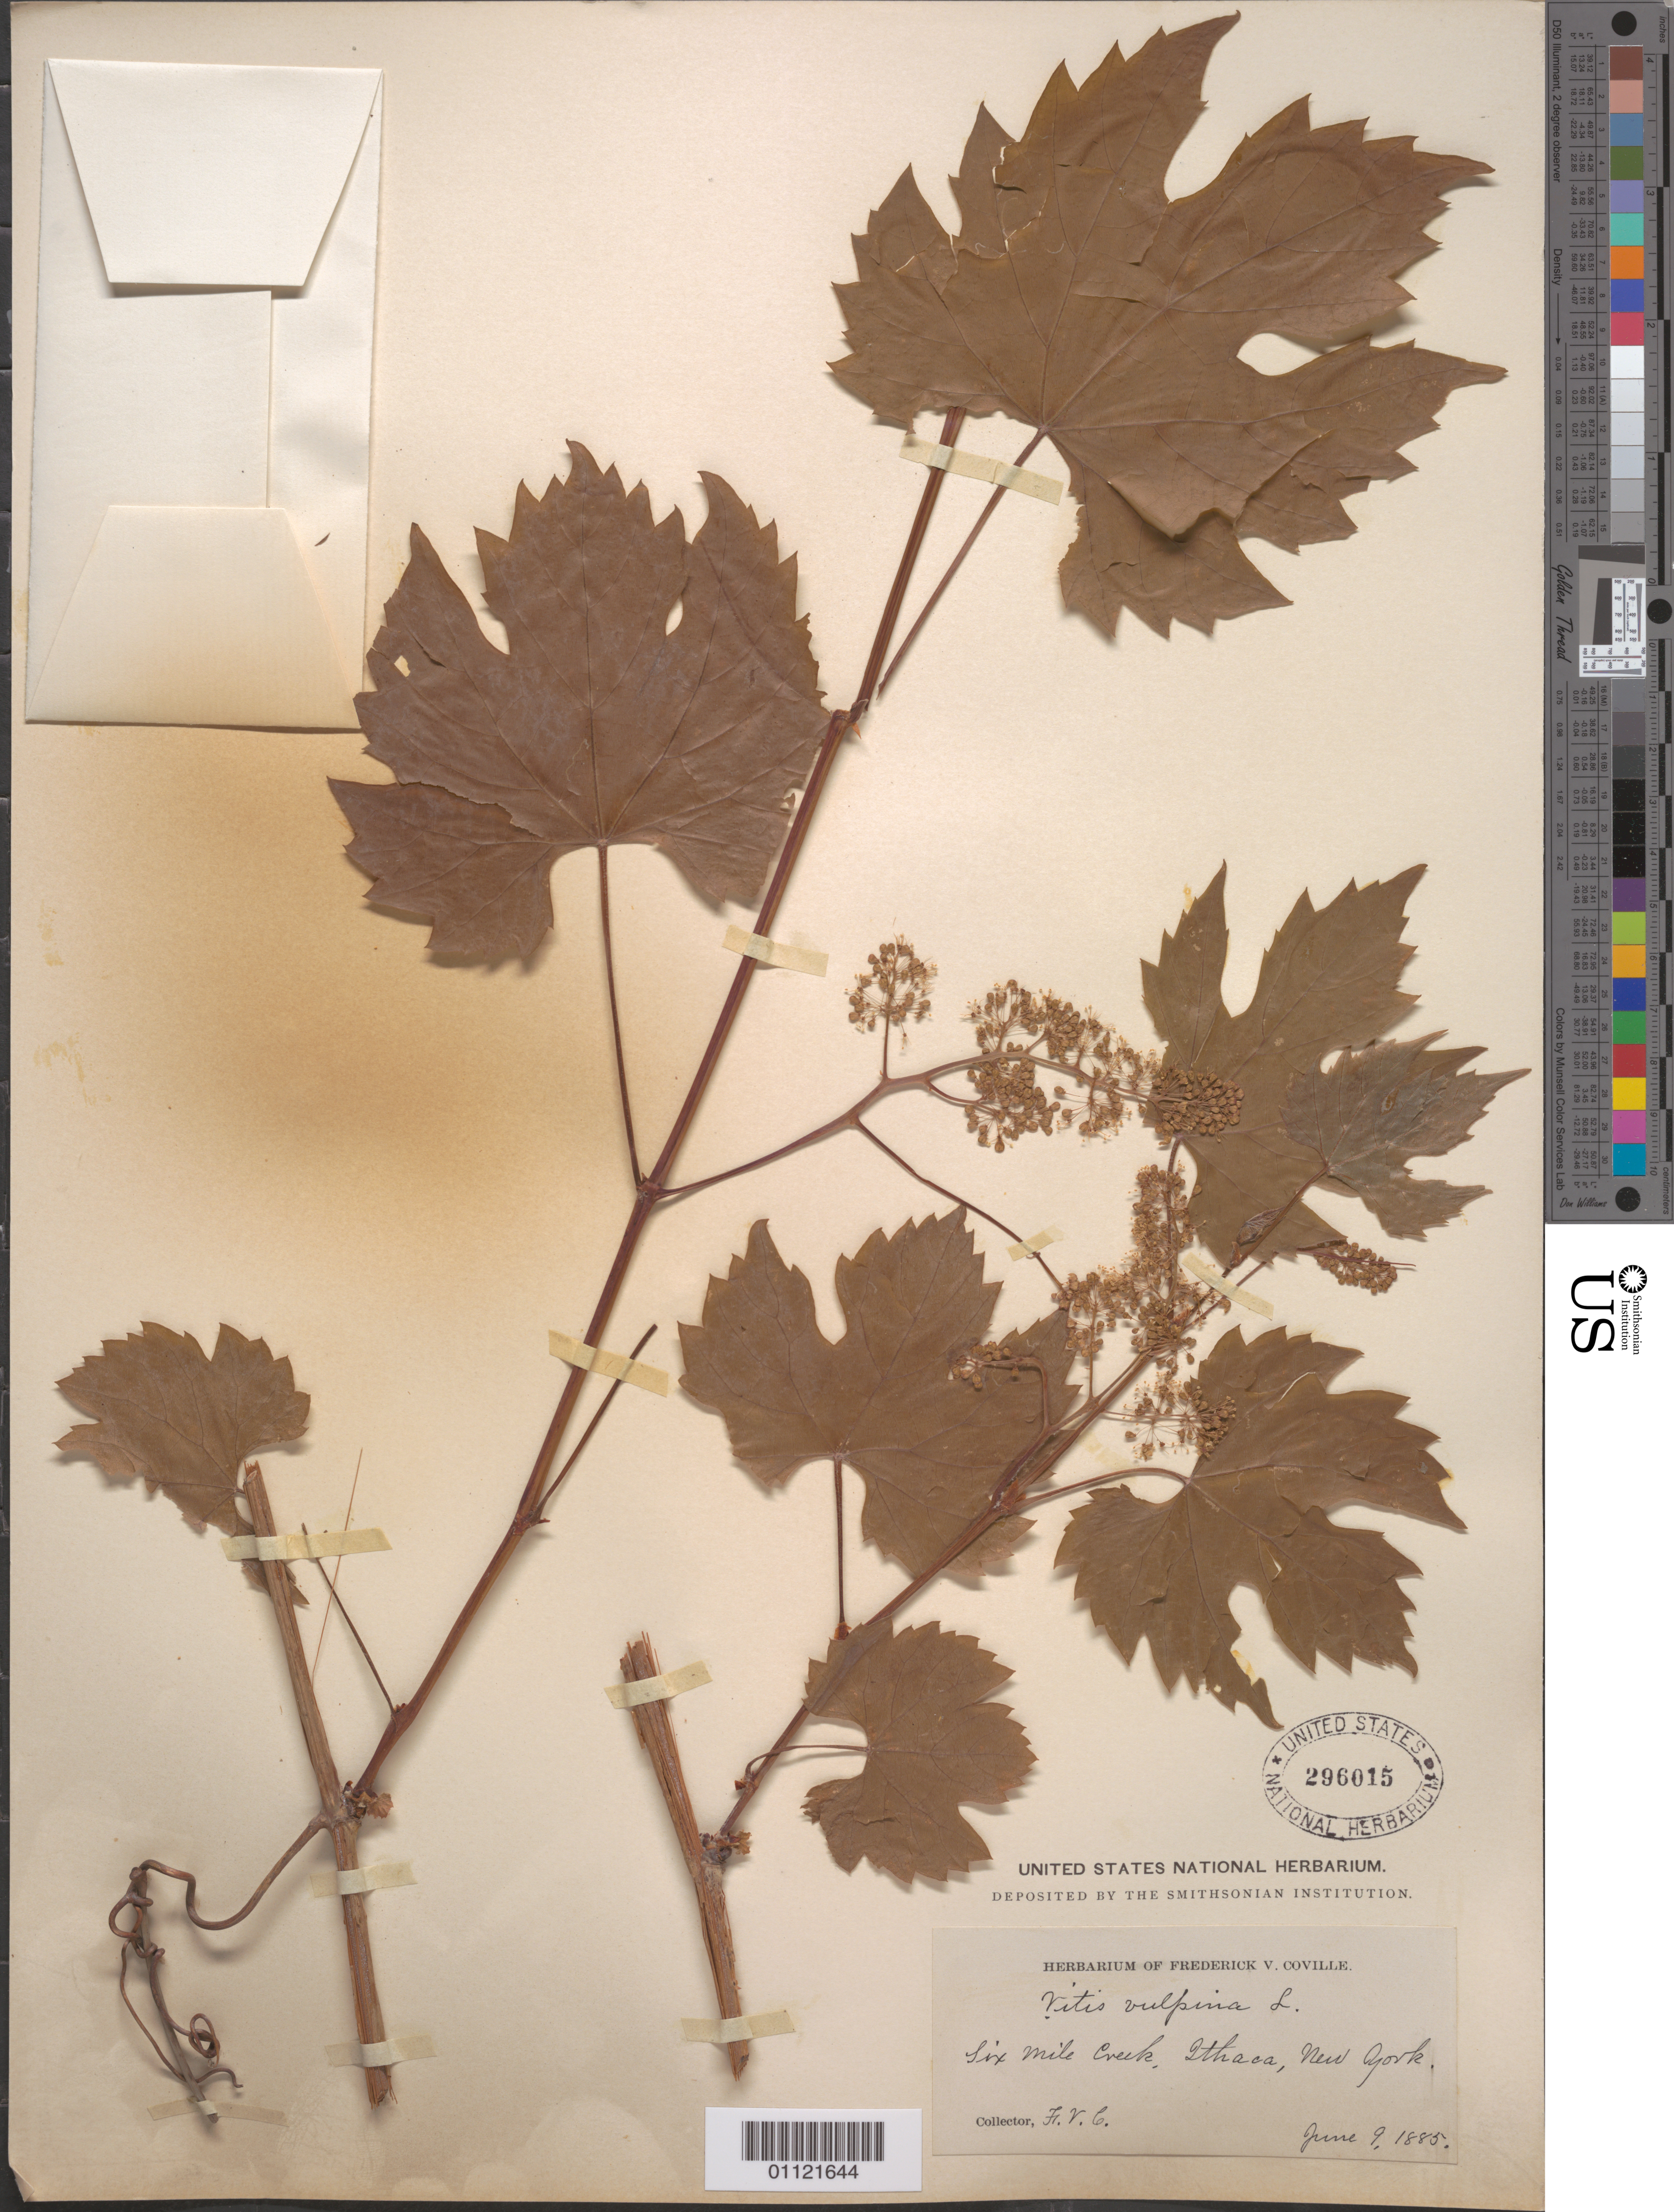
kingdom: Plantae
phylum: Tracheophyta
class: Magnoliopsida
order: Vitales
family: Vitaceae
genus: Vitis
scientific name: Vitis vulpina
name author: L.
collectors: F. V. Coville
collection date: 1885-06-09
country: United States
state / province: New York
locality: Six Mile Creek, Ithaca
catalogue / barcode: US 296015